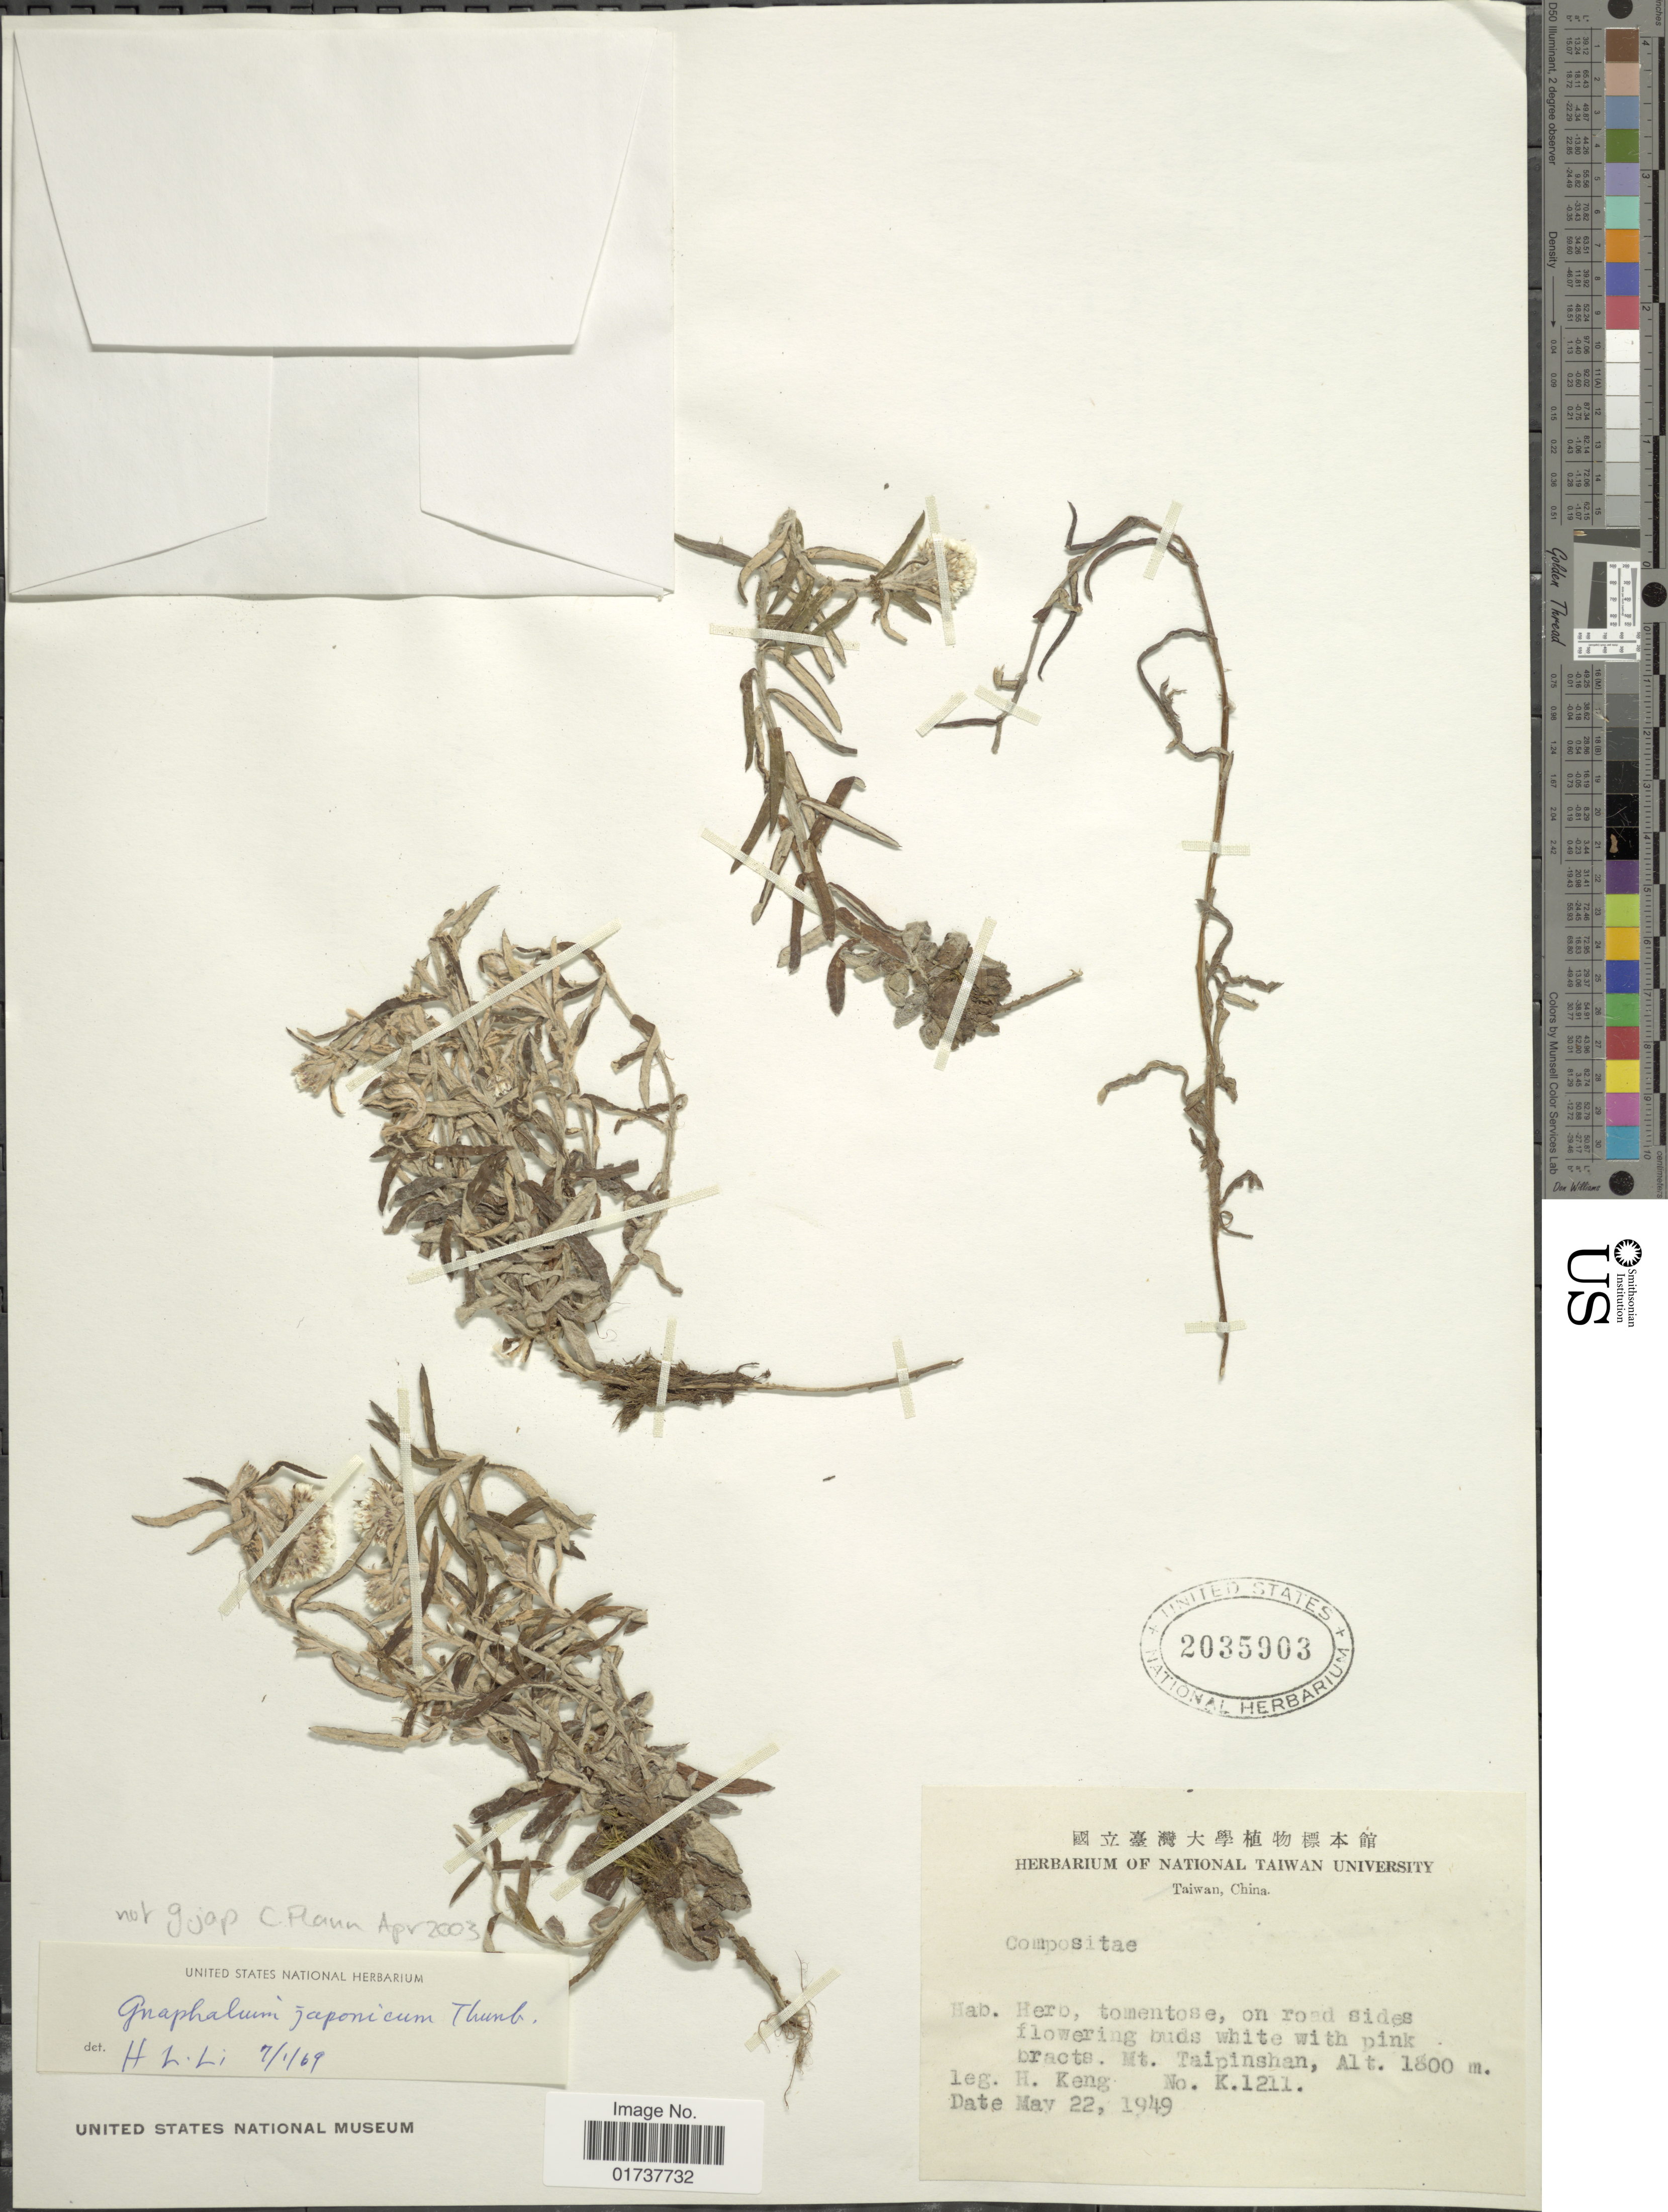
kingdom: Plantae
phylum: Tracheophyta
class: Magnoliopsida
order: Asterales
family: Asteraceae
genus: Gnaphalium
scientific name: Gnaphalium sp.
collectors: H. Keng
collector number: K.1211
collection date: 1949-05-22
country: Taiwan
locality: On road sides, Mt. Taipinshan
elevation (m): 1800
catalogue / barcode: US 2035903